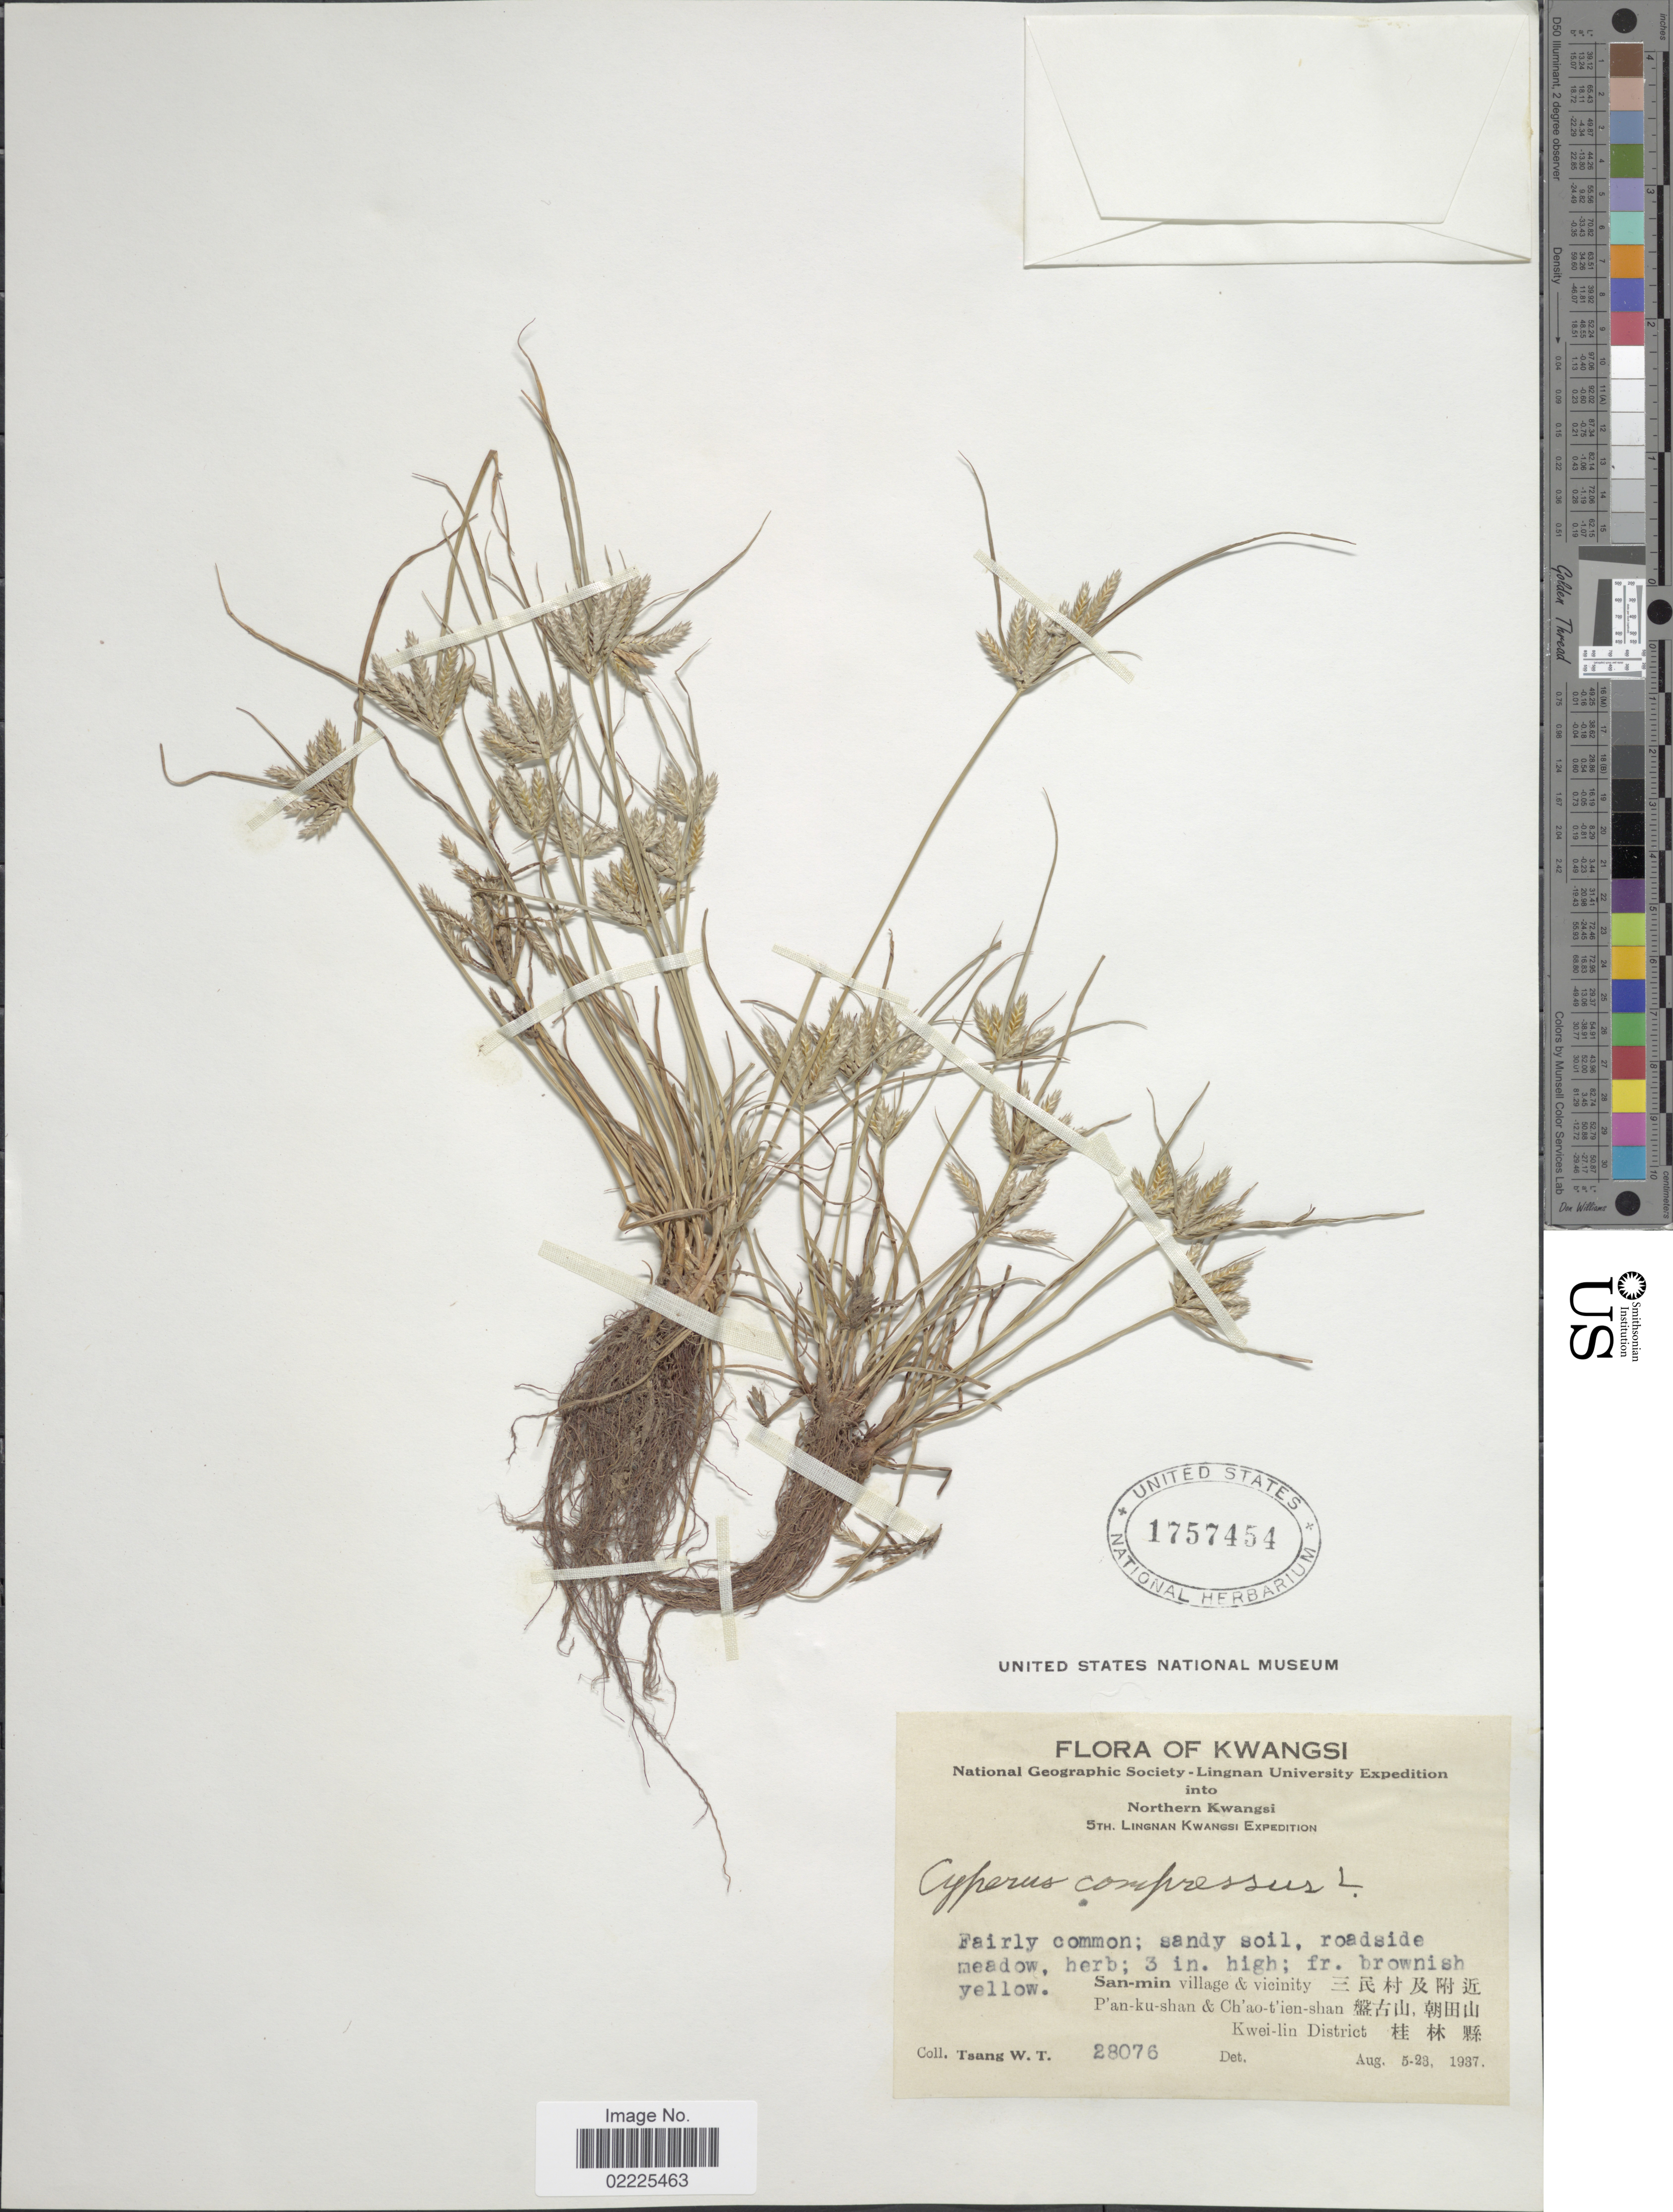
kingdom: Plantae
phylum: Tracheophyta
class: Liliopsida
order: Poales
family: Cyperaceae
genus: Cyperus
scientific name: Cyperus compressus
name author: L.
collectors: W. T. Tsang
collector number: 28076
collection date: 1937-08-05/1937-08-23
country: China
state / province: Guangxi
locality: Kwangsi, Northern Kwangsi, San-min village & vicinity, P'an-ku-shan & Ch'ao-t'ien-shan, Kwei-lin District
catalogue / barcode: US 1757454